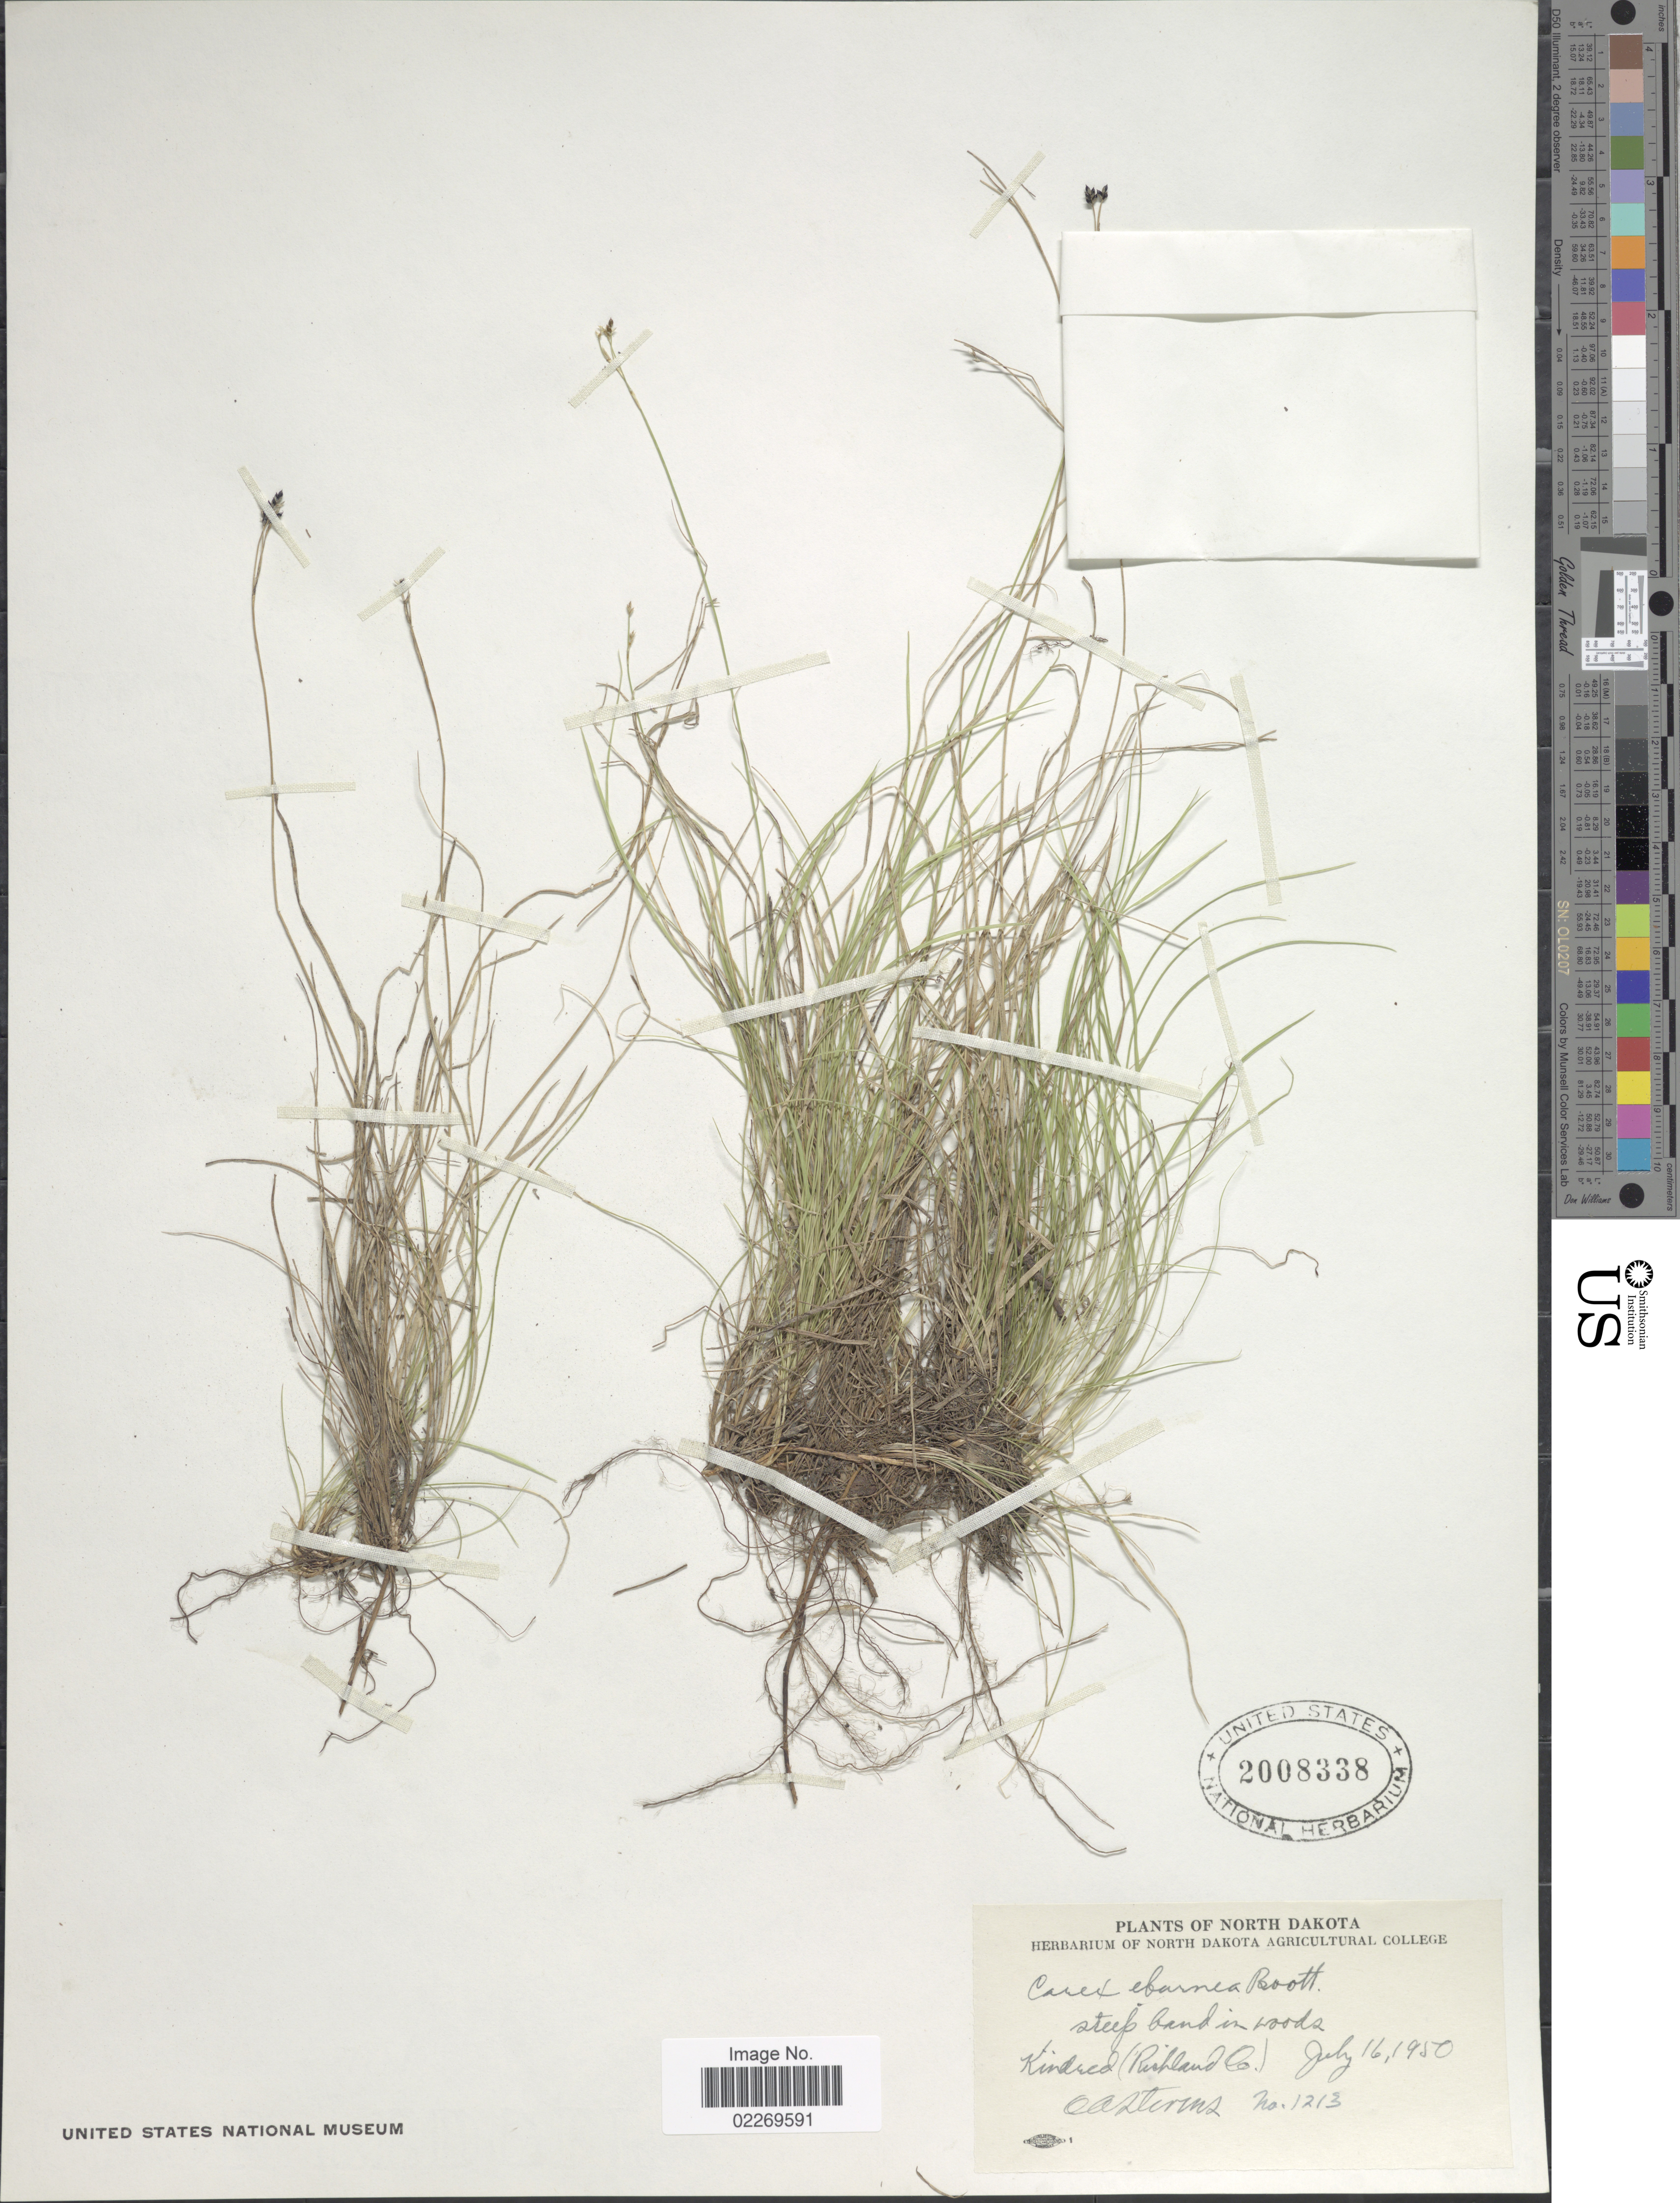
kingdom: Plantae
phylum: Tracheophyta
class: Liliopsida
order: Poales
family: Cyperaceae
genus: Carex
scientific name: Carex eburnea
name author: Boott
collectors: O. A. Stevens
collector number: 1213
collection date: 1950-07-16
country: United States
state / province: North Dakota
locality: Kindred (Richland Co.)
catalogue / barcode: US 2008338